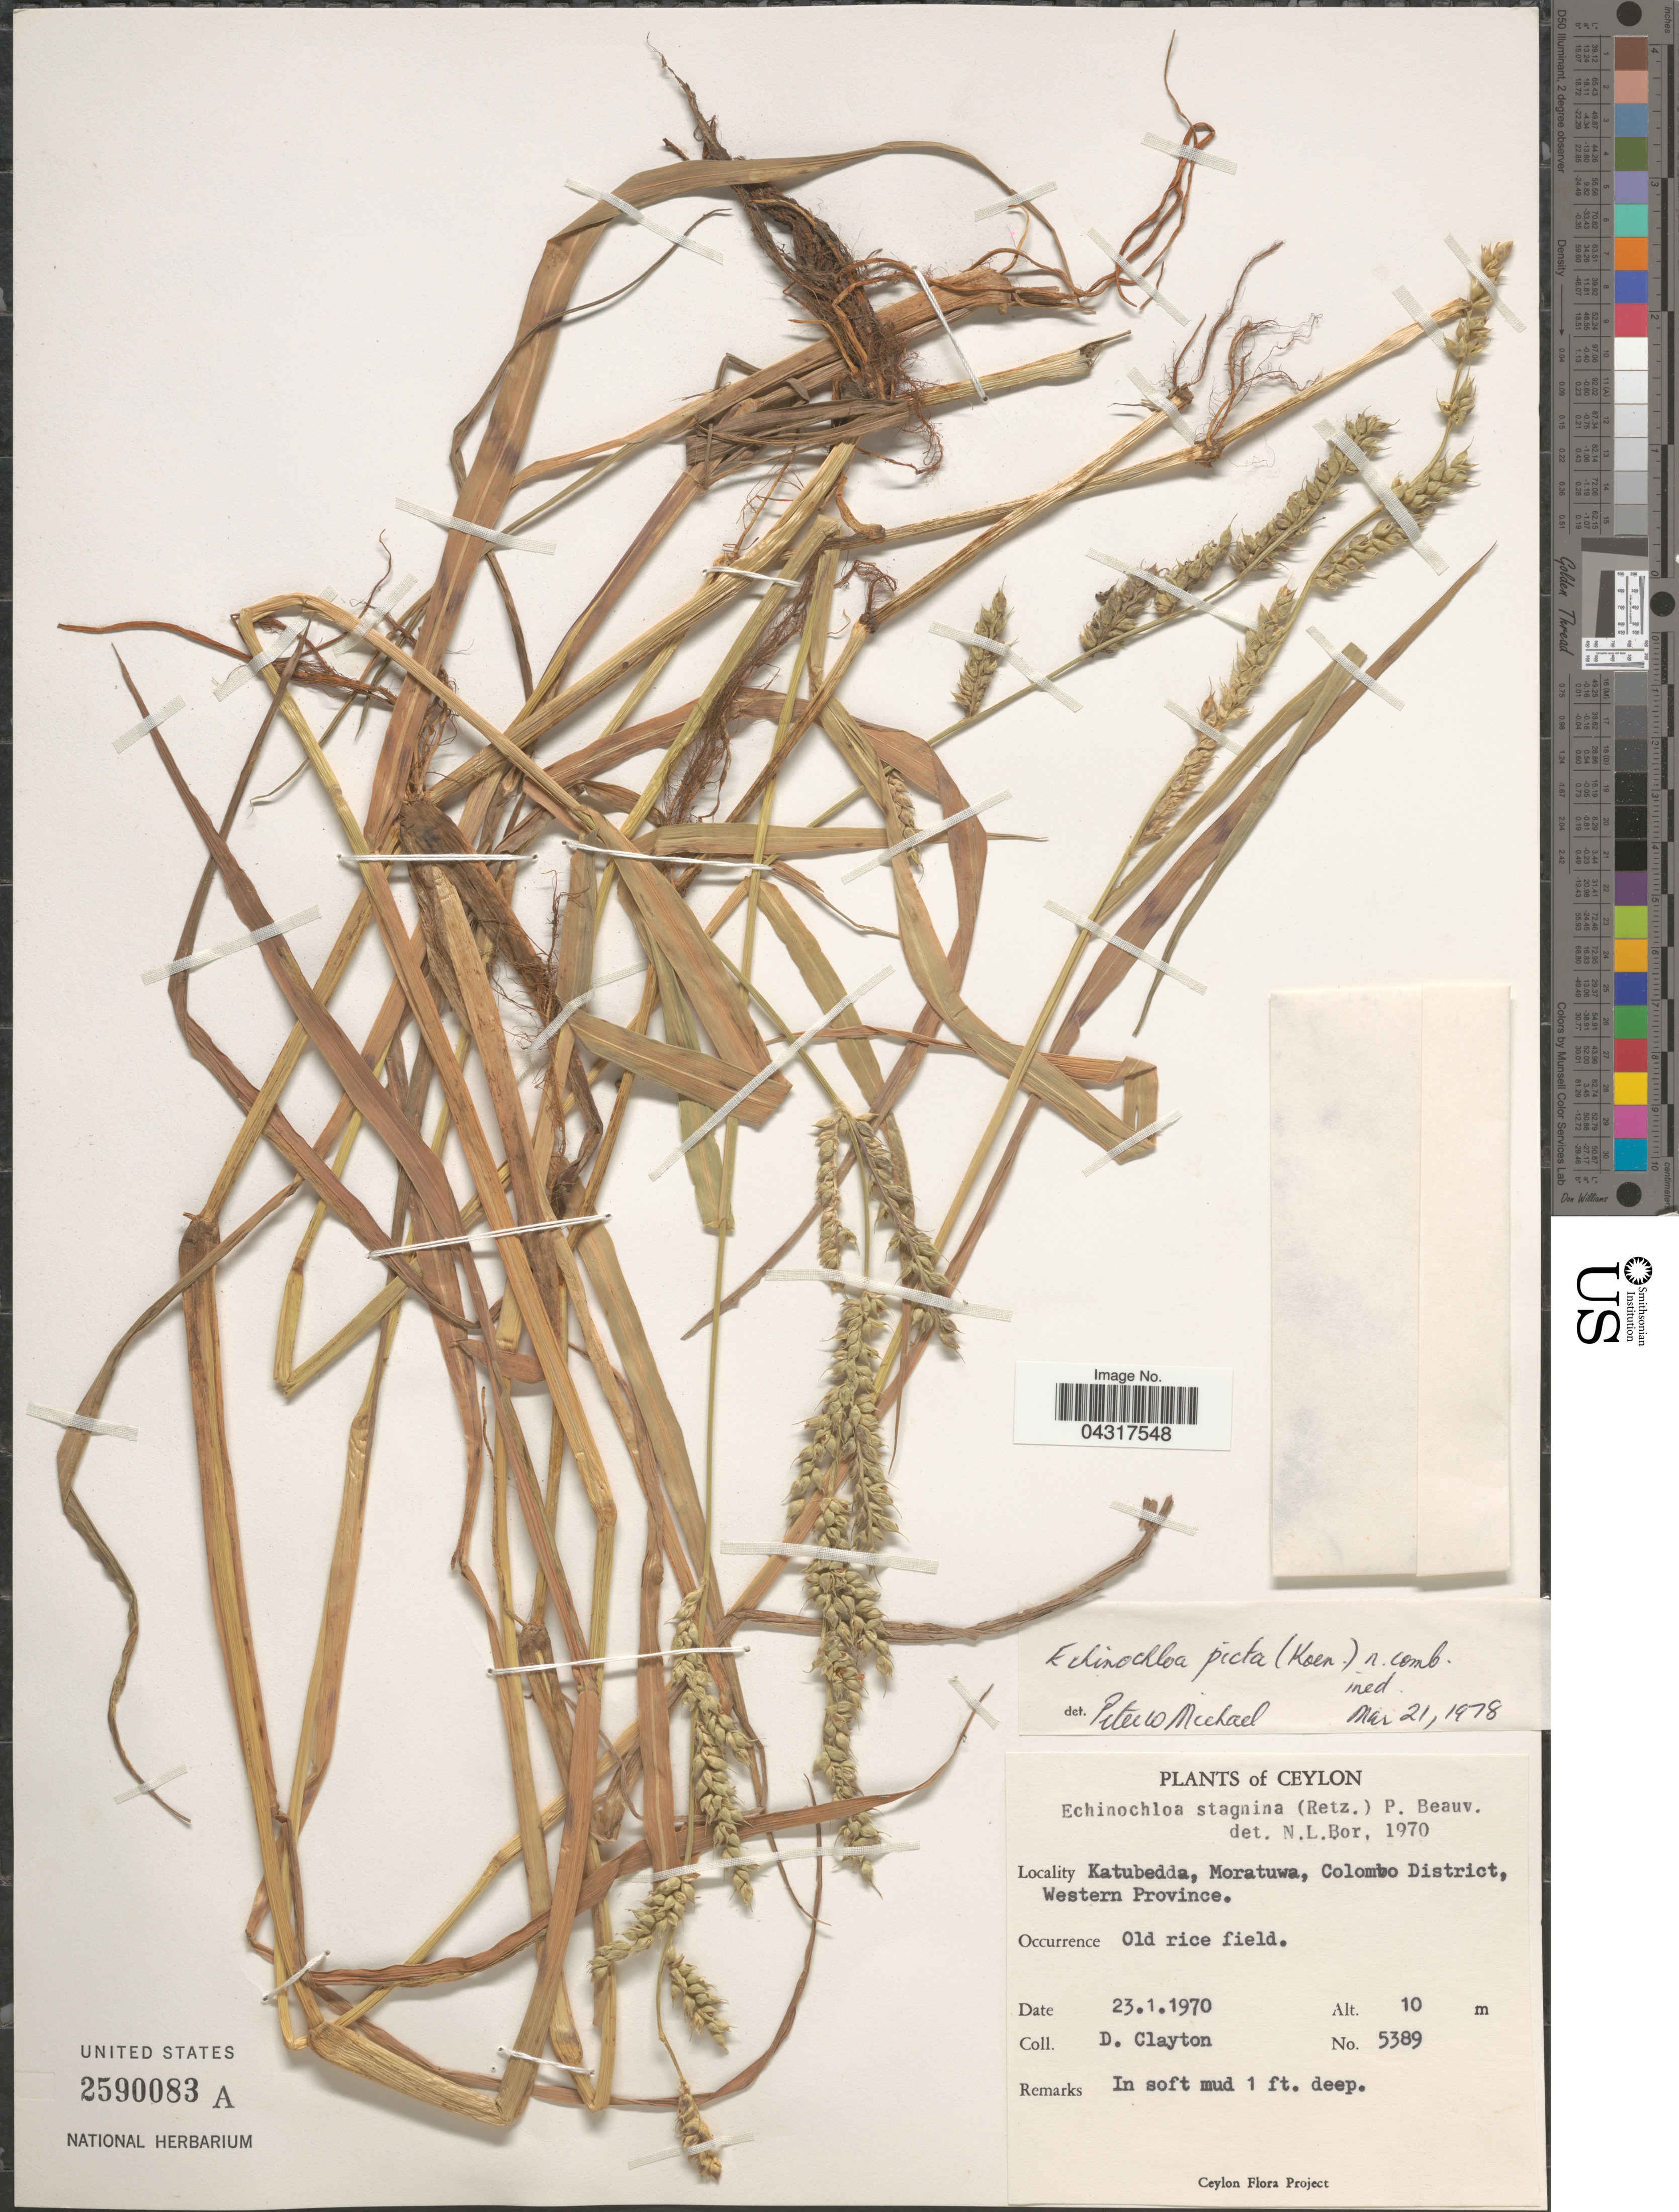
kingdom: Plantae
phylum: Tracheophyta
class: Liliopsida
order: Poales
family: Poaceae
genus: Echinochloa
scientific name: Echinochloa picta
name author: (K.D. Koenig) Michael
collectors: D. Clayton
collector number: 5389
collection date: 1970-01-23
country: Sri Lanka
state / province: Western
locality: Ceylon. Katubedda, Moratuwa, Colombo District.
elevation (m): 10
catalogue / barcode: US 2590083A